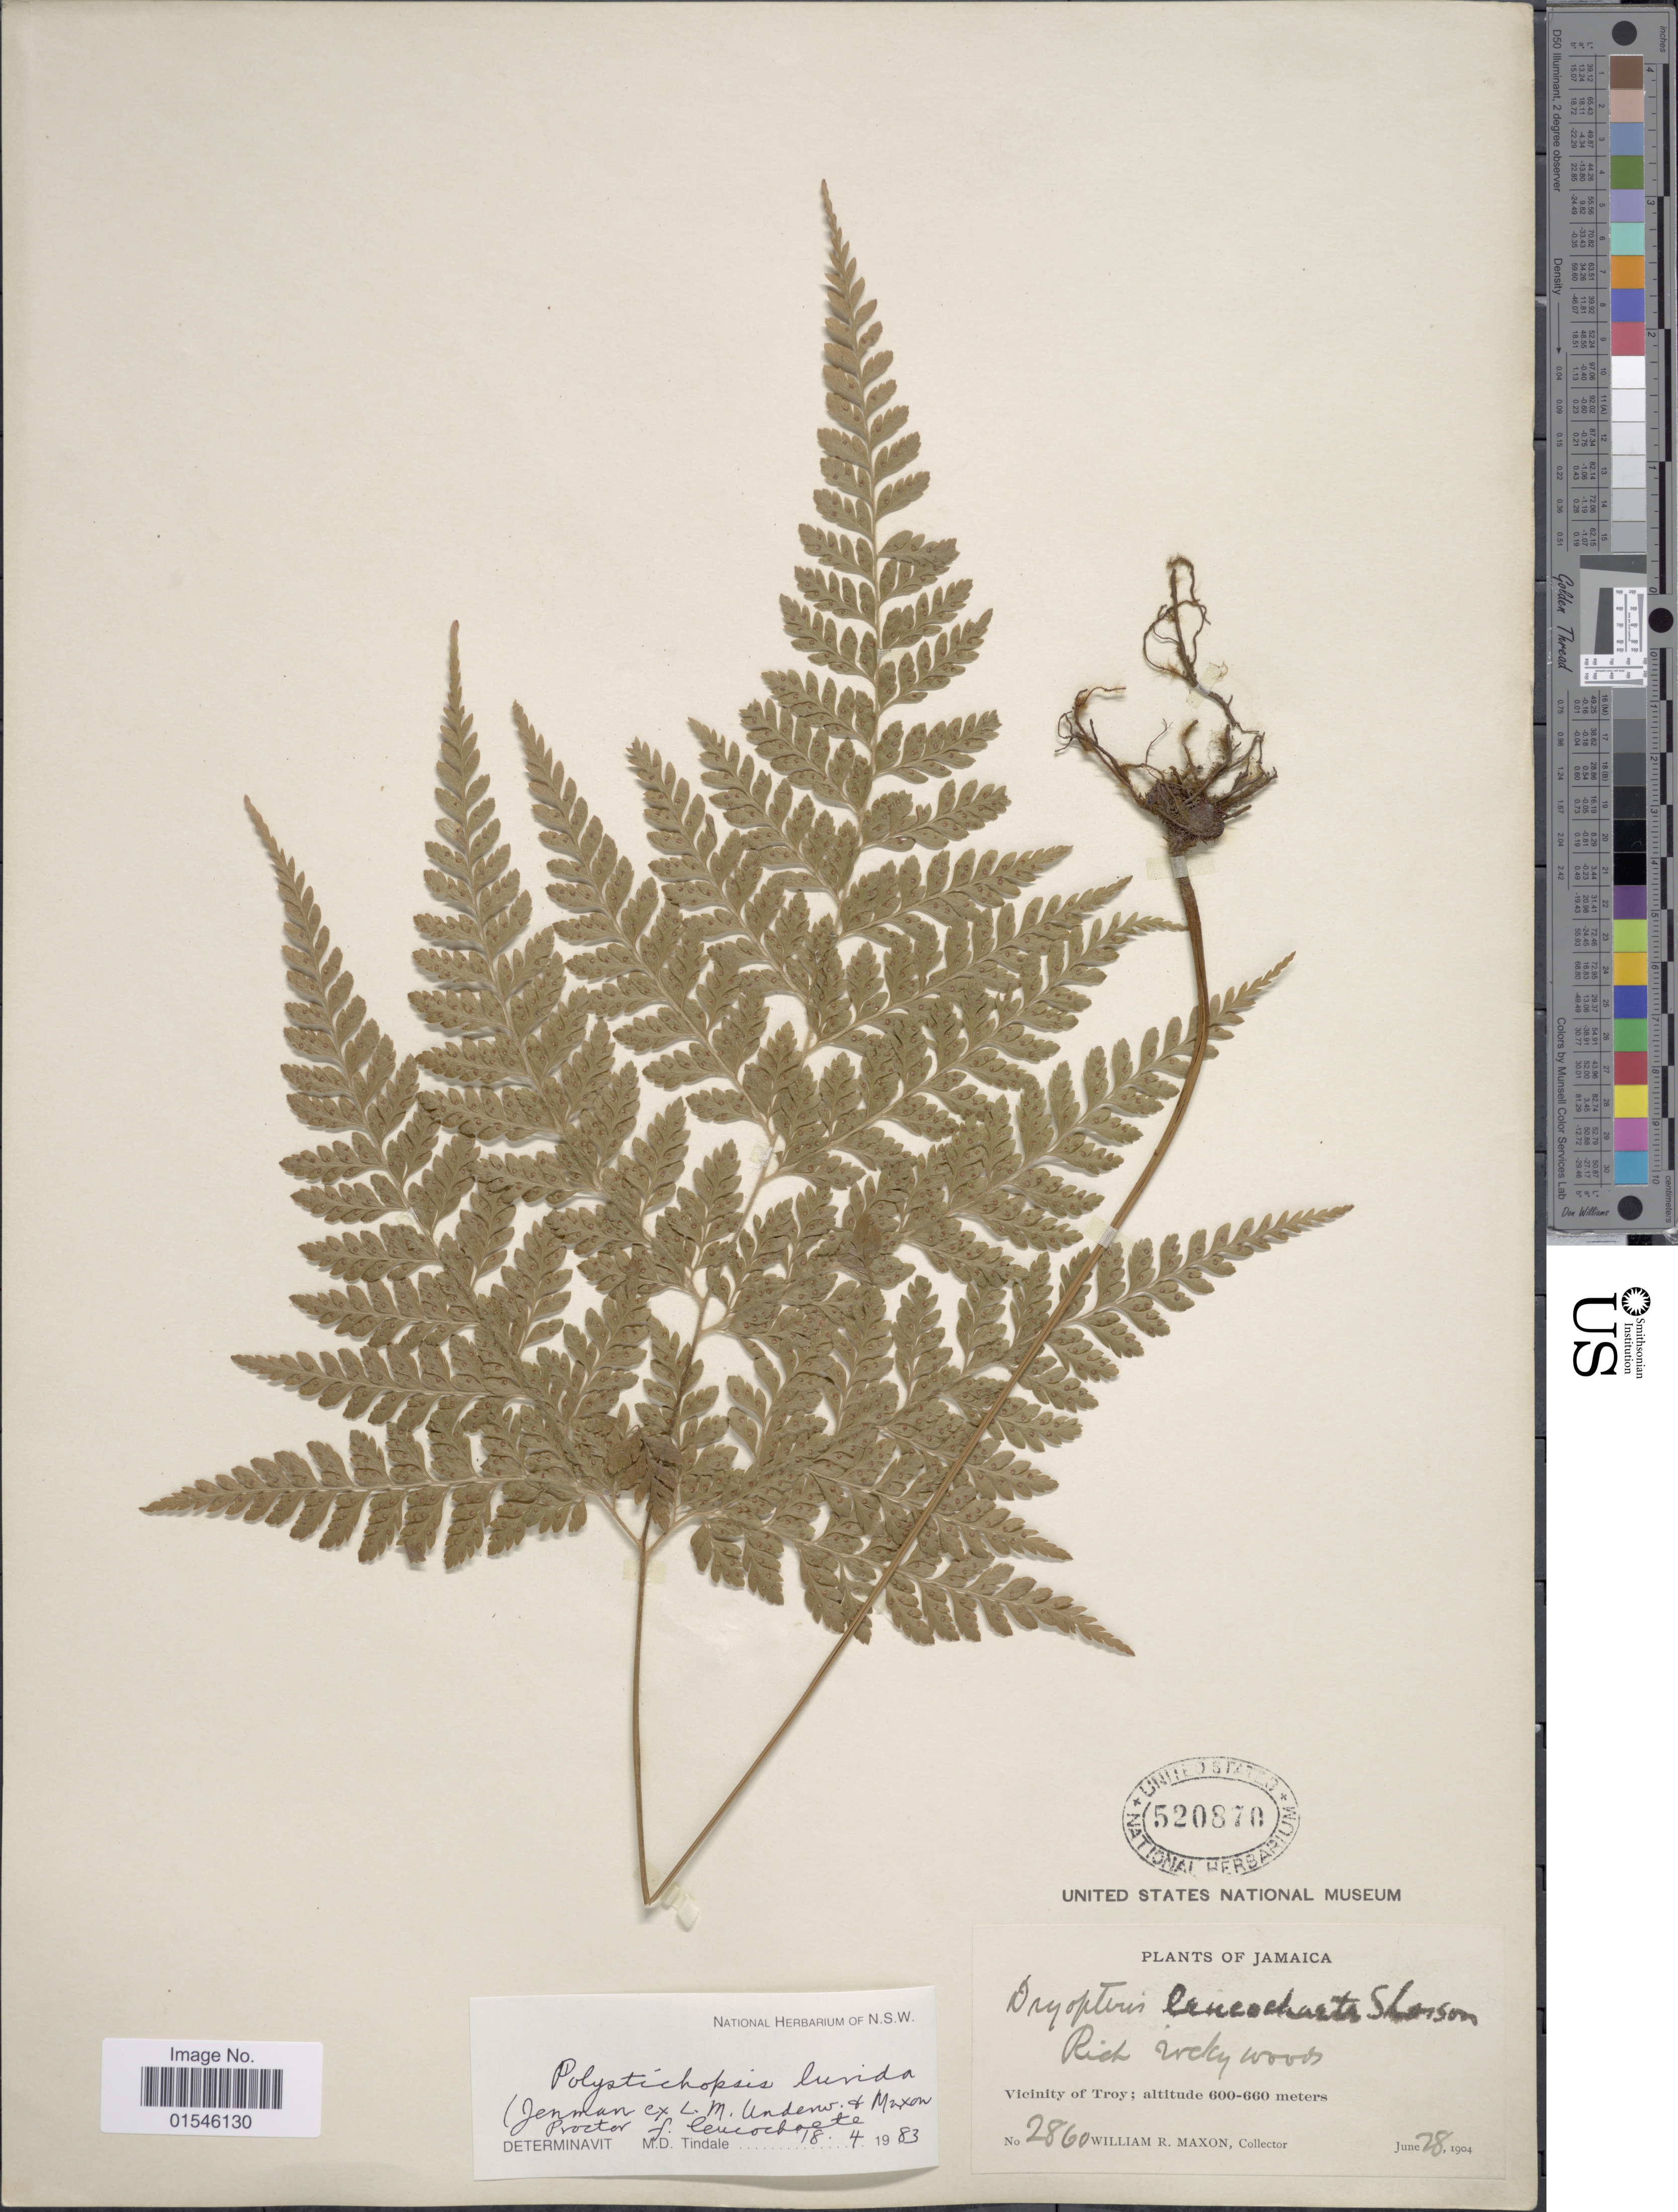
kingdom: Plantae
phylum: Tracheophyta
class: Polypodiopsida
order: Polypodiales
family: Dryopteridaceae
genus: Polystichopsis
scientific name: Polystichopsis lurida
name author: (Jenman ex Underw. & Maxon) C.V. Morton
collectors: W. R. Maxon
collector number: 2860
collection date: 1904-06-28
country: Jamaica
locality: Vicinity of Troy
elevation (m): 600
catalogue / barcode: US 520870